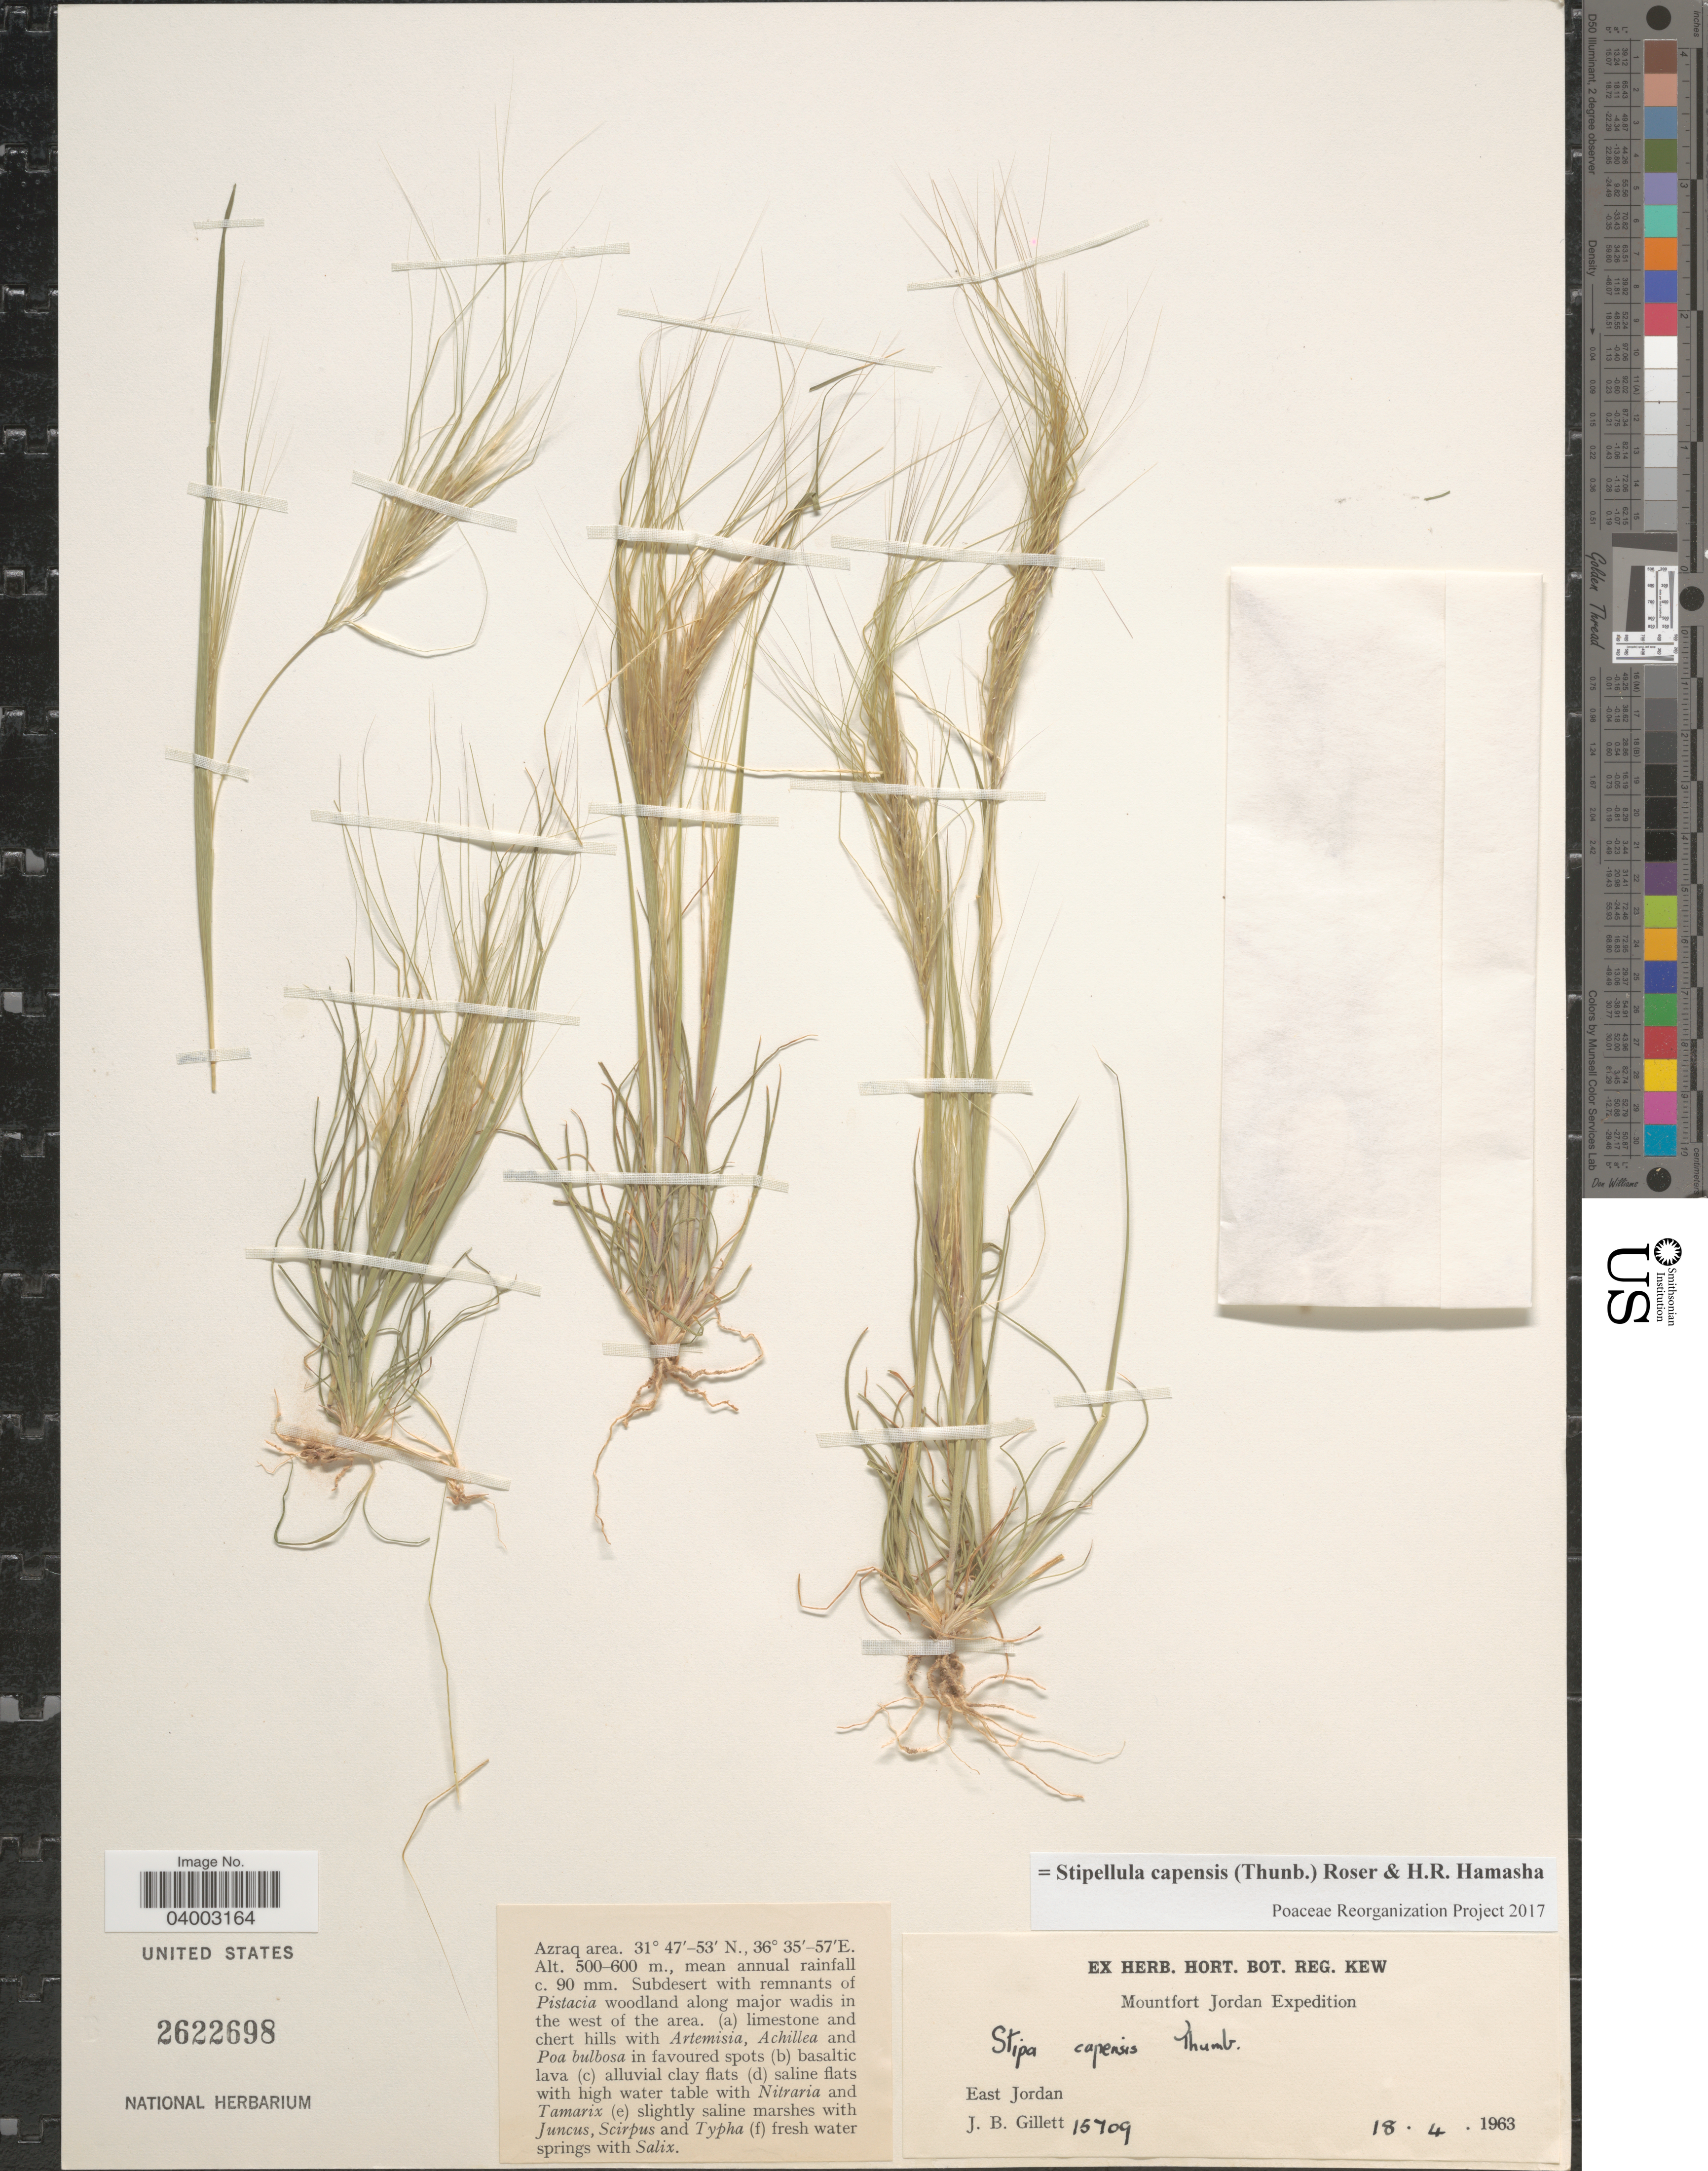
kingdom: Plantae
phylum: Tracheophyta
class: Liliopsida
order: Poales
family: Poaceae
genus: Stipellula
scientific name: Stipellula capensis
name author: (Thunb.) Röser & H. R. Hamasha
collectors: J. B. Gillett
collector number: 15709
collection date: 1963-04-18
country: Jordan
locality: East Jordan. Azraq area. Subdesert with remnants of Pistacia woodland along major wadis in the west of the area.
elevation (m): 500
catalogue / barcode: US 2622698